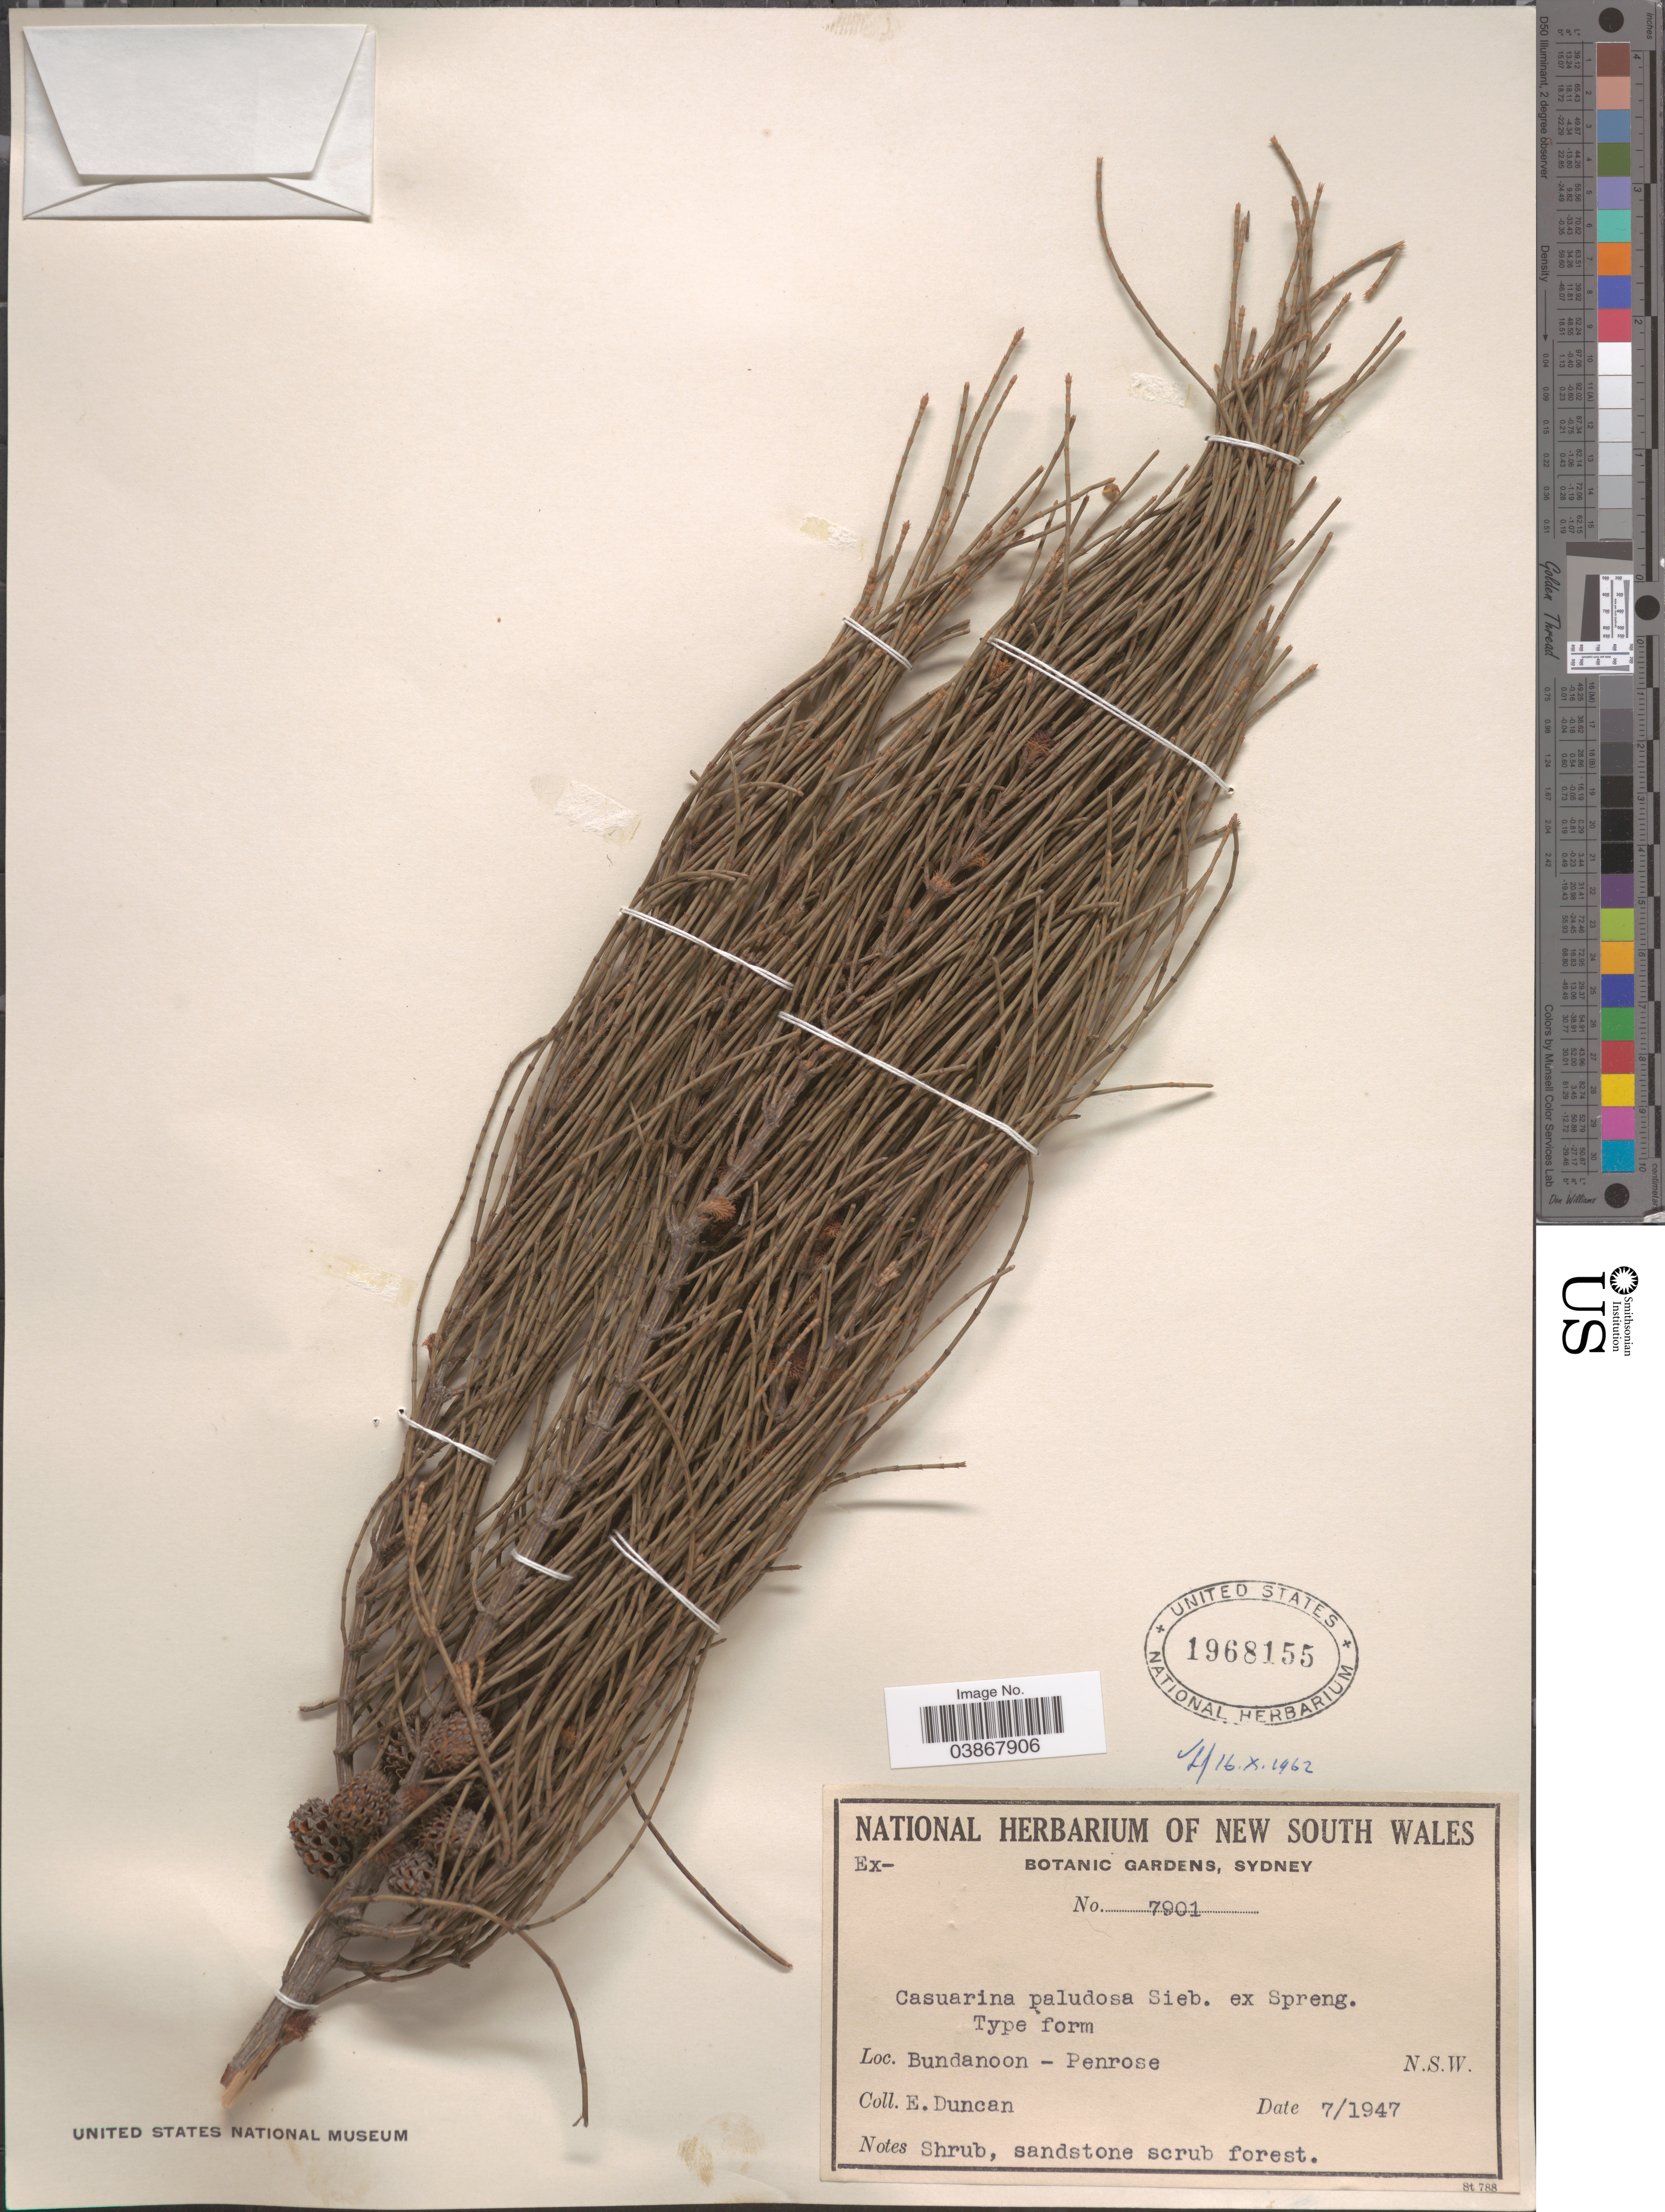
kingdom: Plantae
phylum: Tracheophyta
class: Magnoliopsida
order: Fagales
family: Casuarinaceae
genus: Casuarina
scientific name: Casuarina paludosa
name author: Sieber ex Spreng.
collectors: E. Duncan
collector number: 7901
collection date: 1947-07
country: Australia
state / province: New South Wales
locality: Bundanoon - Penrose.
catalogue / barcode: US 1968155